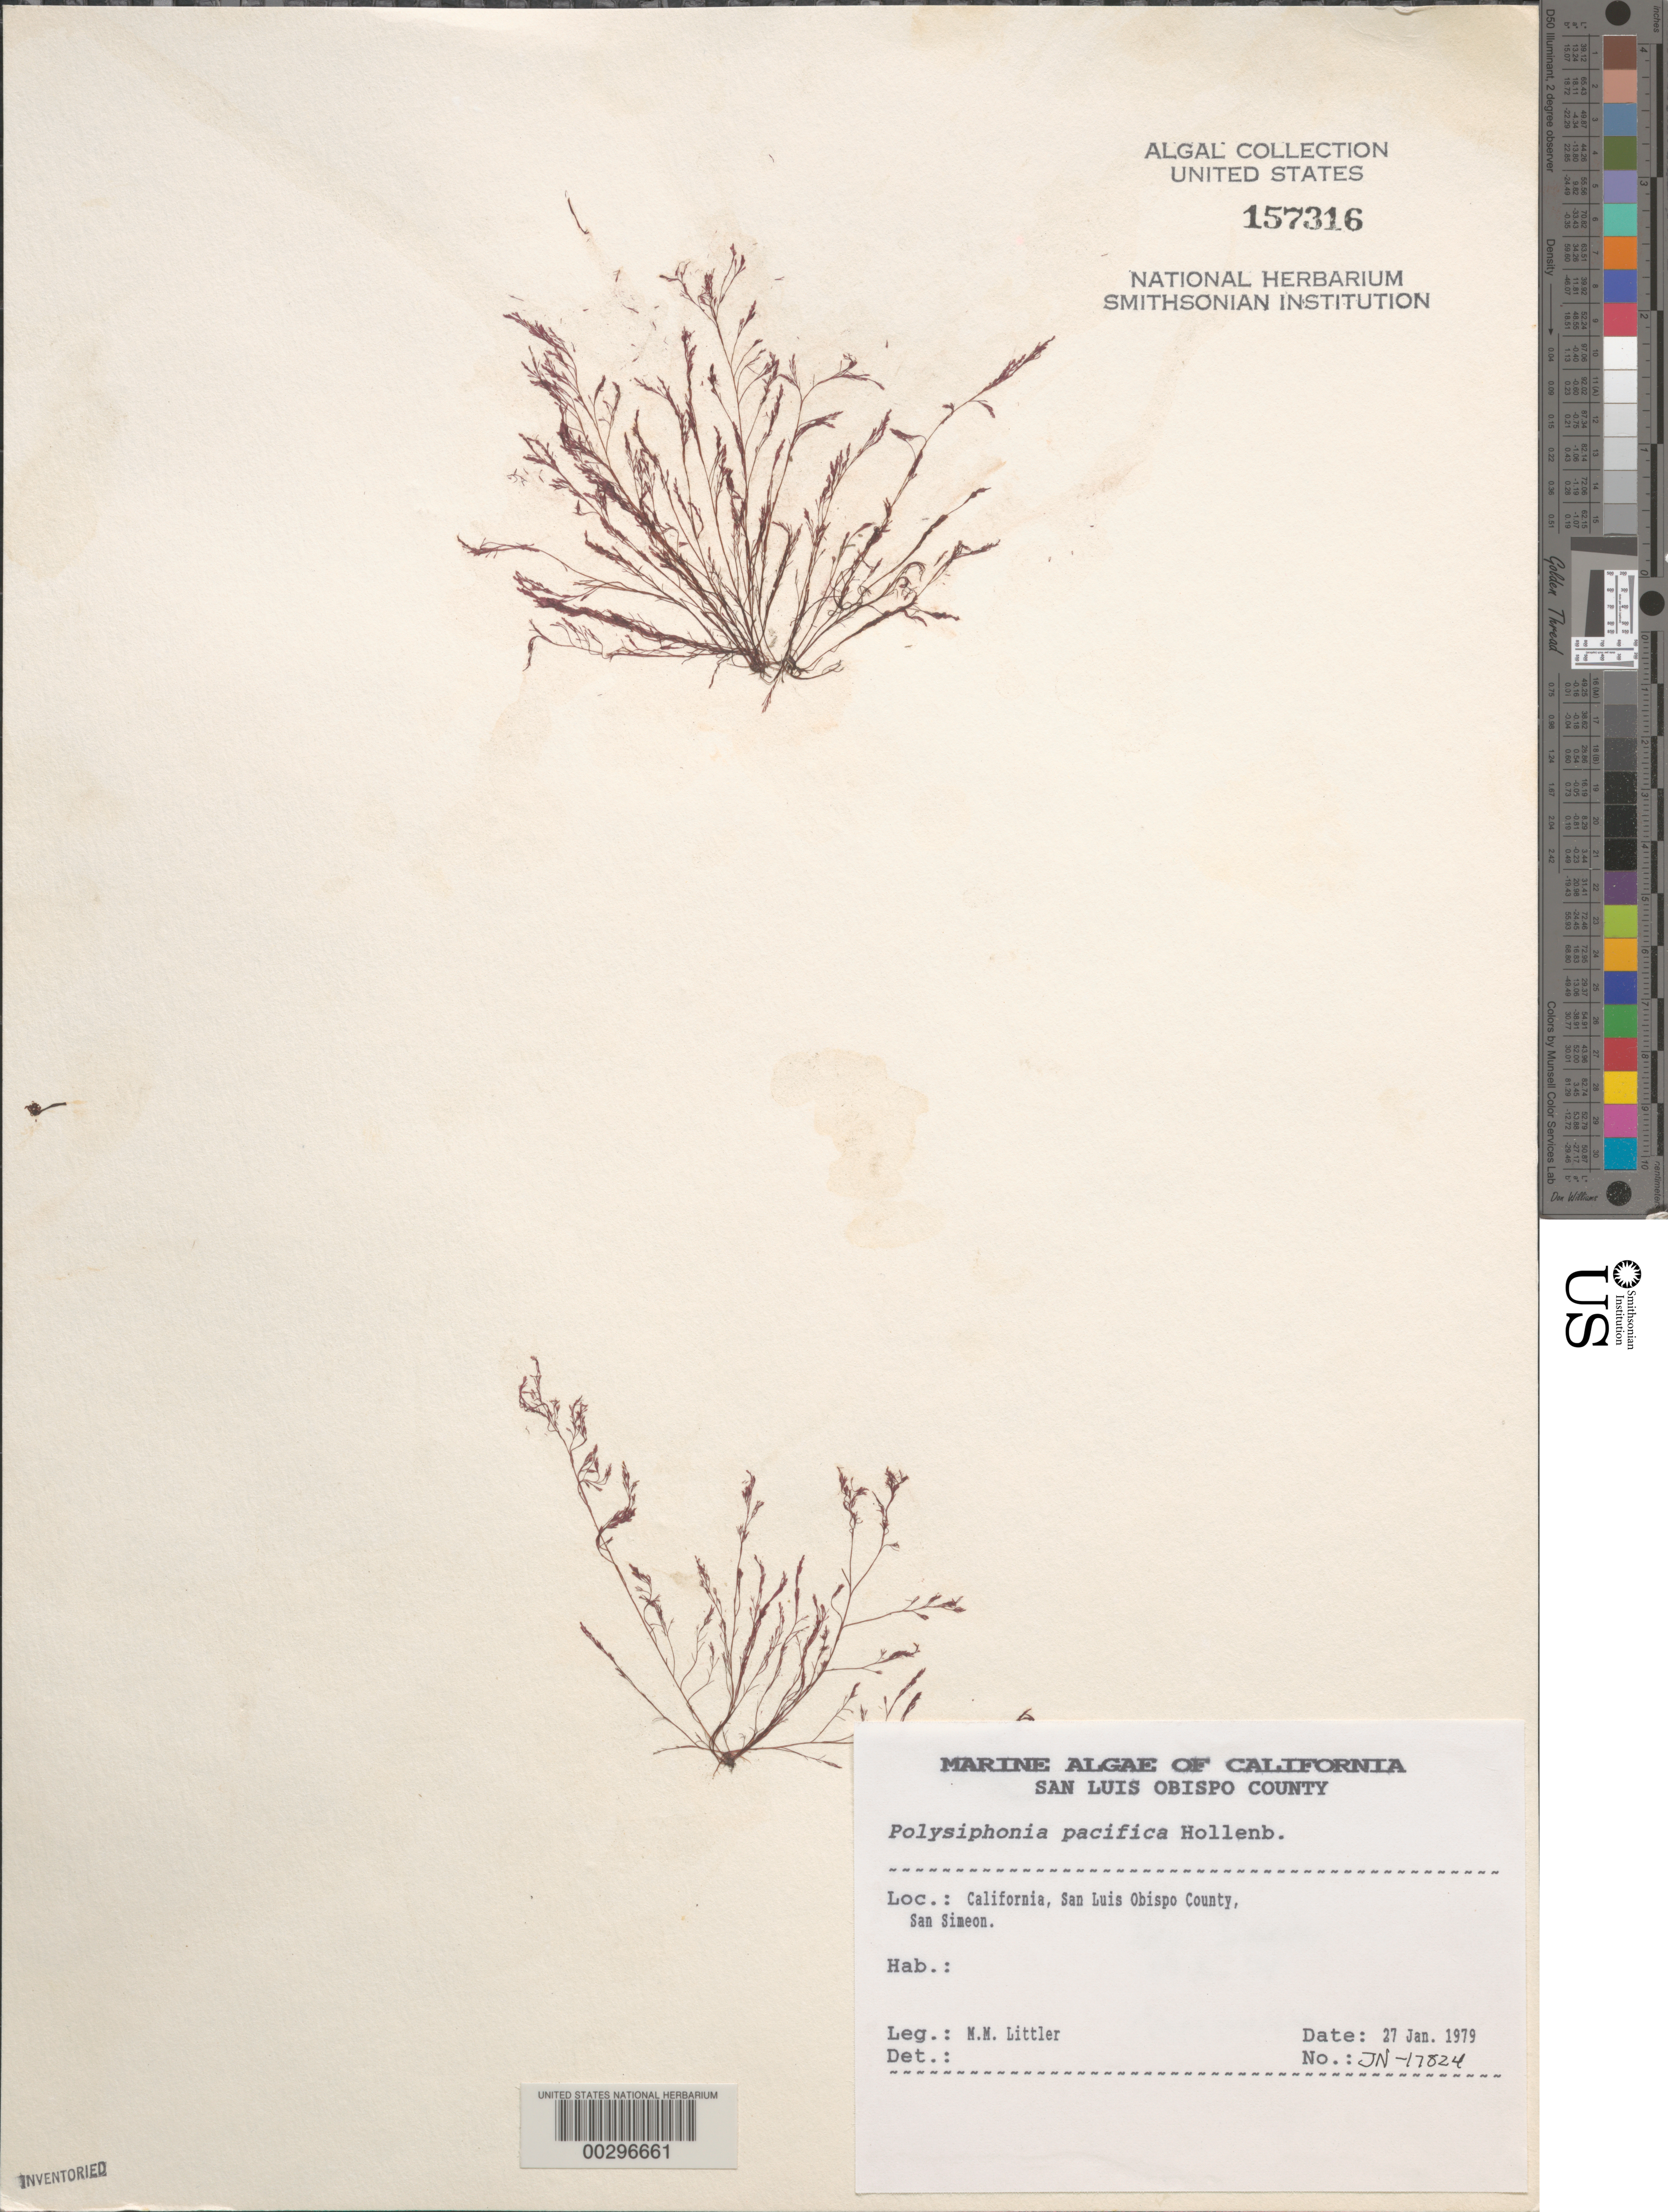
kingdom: Plantae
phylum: Rhodophyta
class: Florideophyceae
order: Ceramiales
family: Rhodomelaceae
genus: Polysiphonia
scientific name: Polysiphonia pacifica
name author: Hollenb.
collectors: M. M. Littler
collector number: Jn-17824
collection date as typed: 27 Jan 1979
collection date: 1979-01-27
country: United States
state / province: California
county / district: San Luis Obispo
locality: San Simeon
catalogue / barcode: US 157316